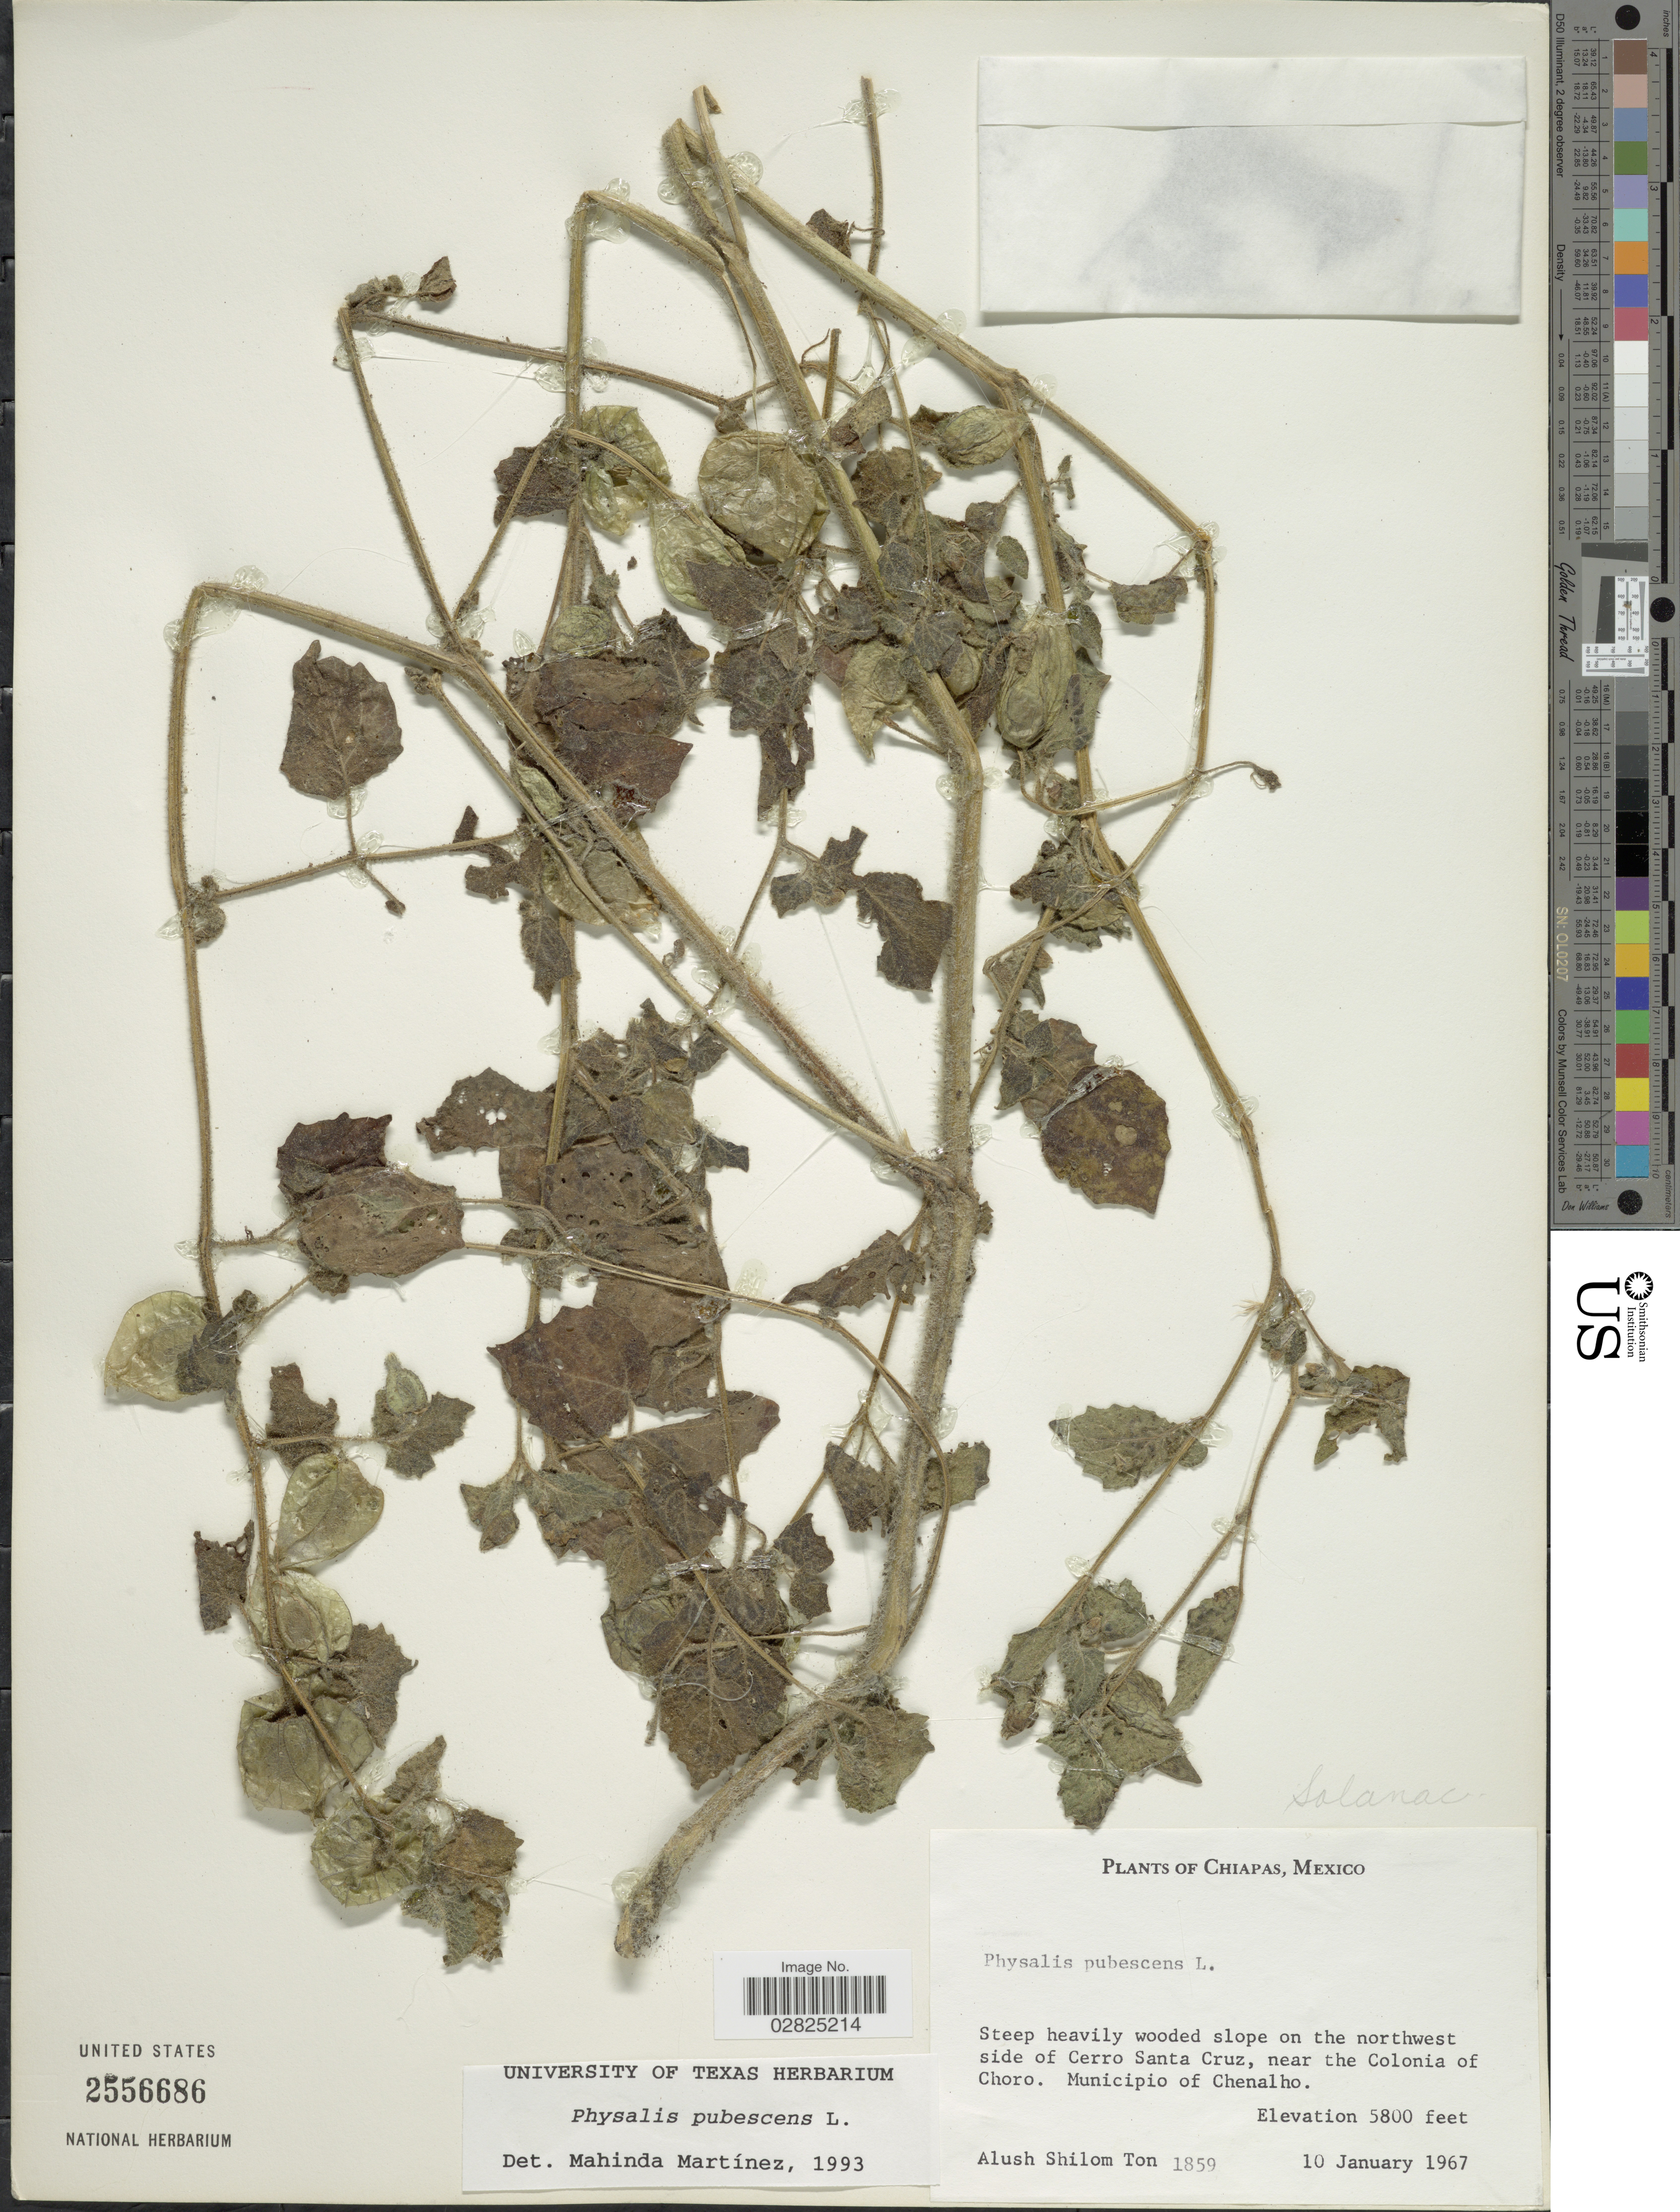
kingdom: Plantae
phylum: Tracheophyta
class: Magnoliopsida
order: Solanales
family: Solanaceae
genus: Physalis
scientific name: Physalis pubescens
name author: L.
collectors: A. M. Ton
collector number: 1859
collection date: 1967-01-10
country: Mexico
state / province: Chiapas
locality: Steep heavily wooded slope on the northwest side of Cerro Santa Cruz, near the Colonia of Choro. Municipio of Chenalho.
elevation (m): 1768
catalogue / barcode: US 2556686